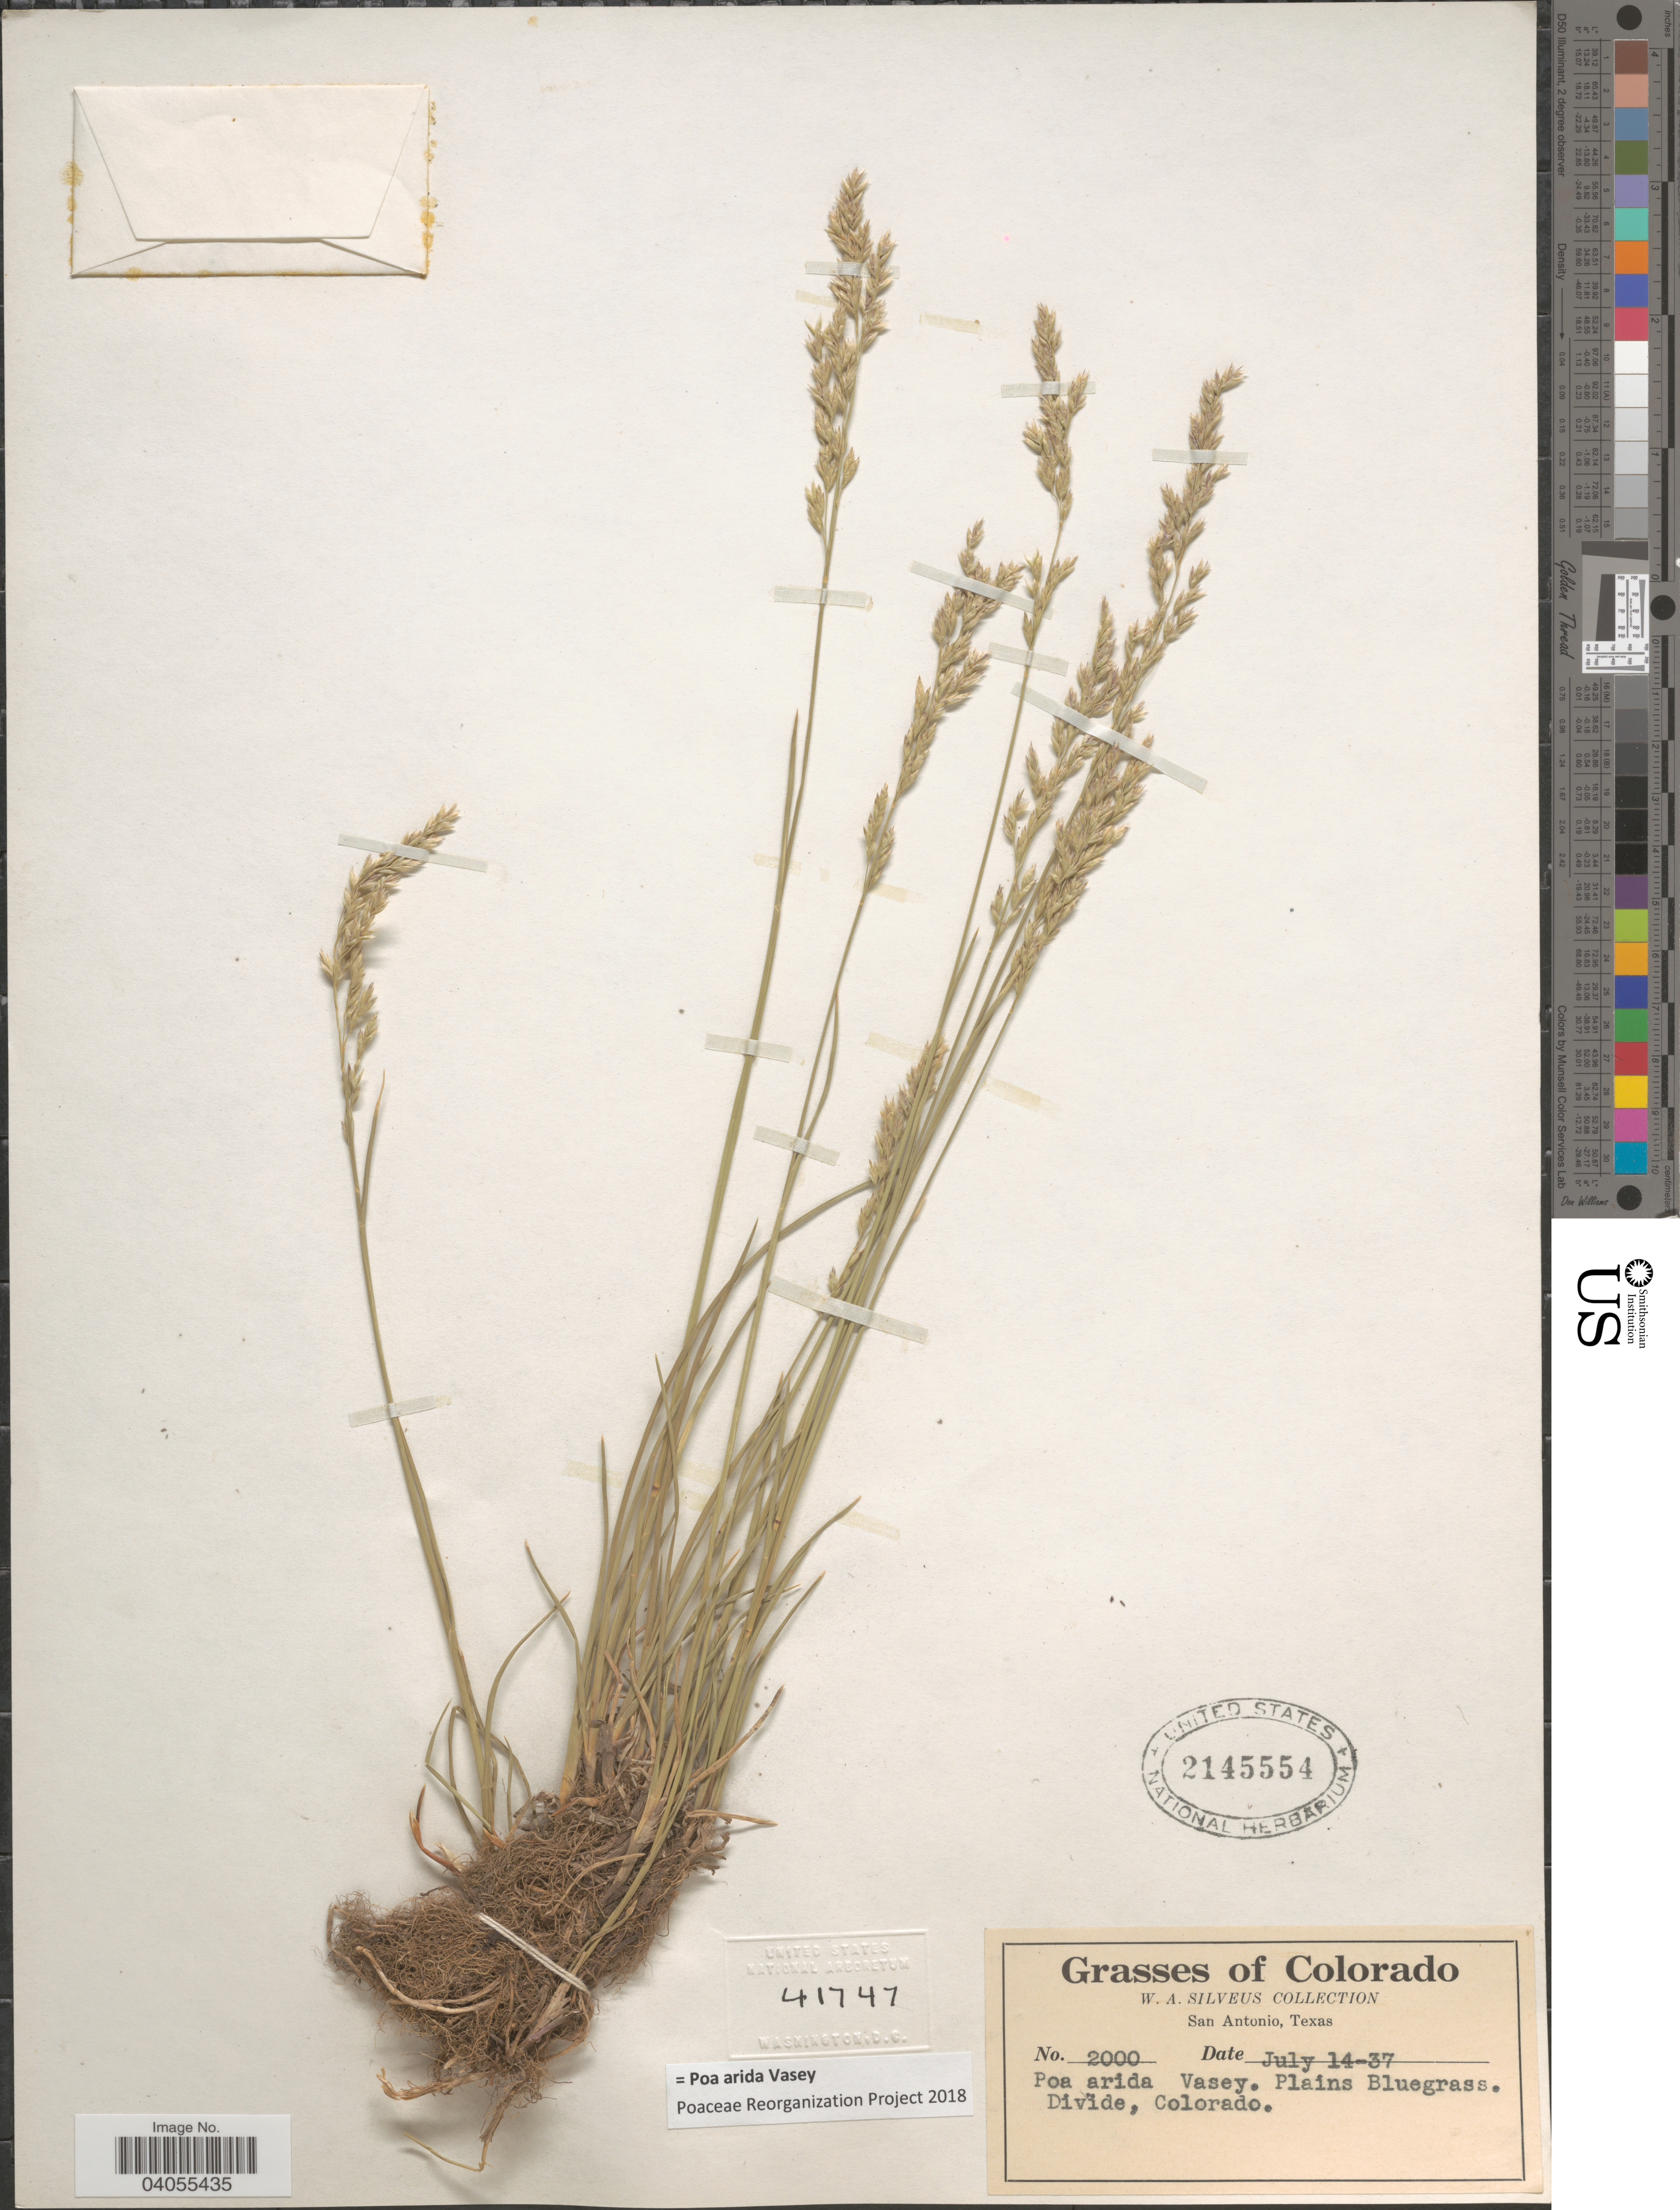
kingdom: Plantae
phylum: Tracheophyta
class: Liliopsida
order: Poales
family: Poaceae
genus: Poa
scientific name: Poa arida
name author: Vasey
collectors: W. Silveus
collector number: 2000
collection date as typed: Transcribed d/m/y: 14/7/37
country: United States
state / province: Colorado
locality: Plains Bluegrass, Divide.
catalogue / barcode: US 2145554